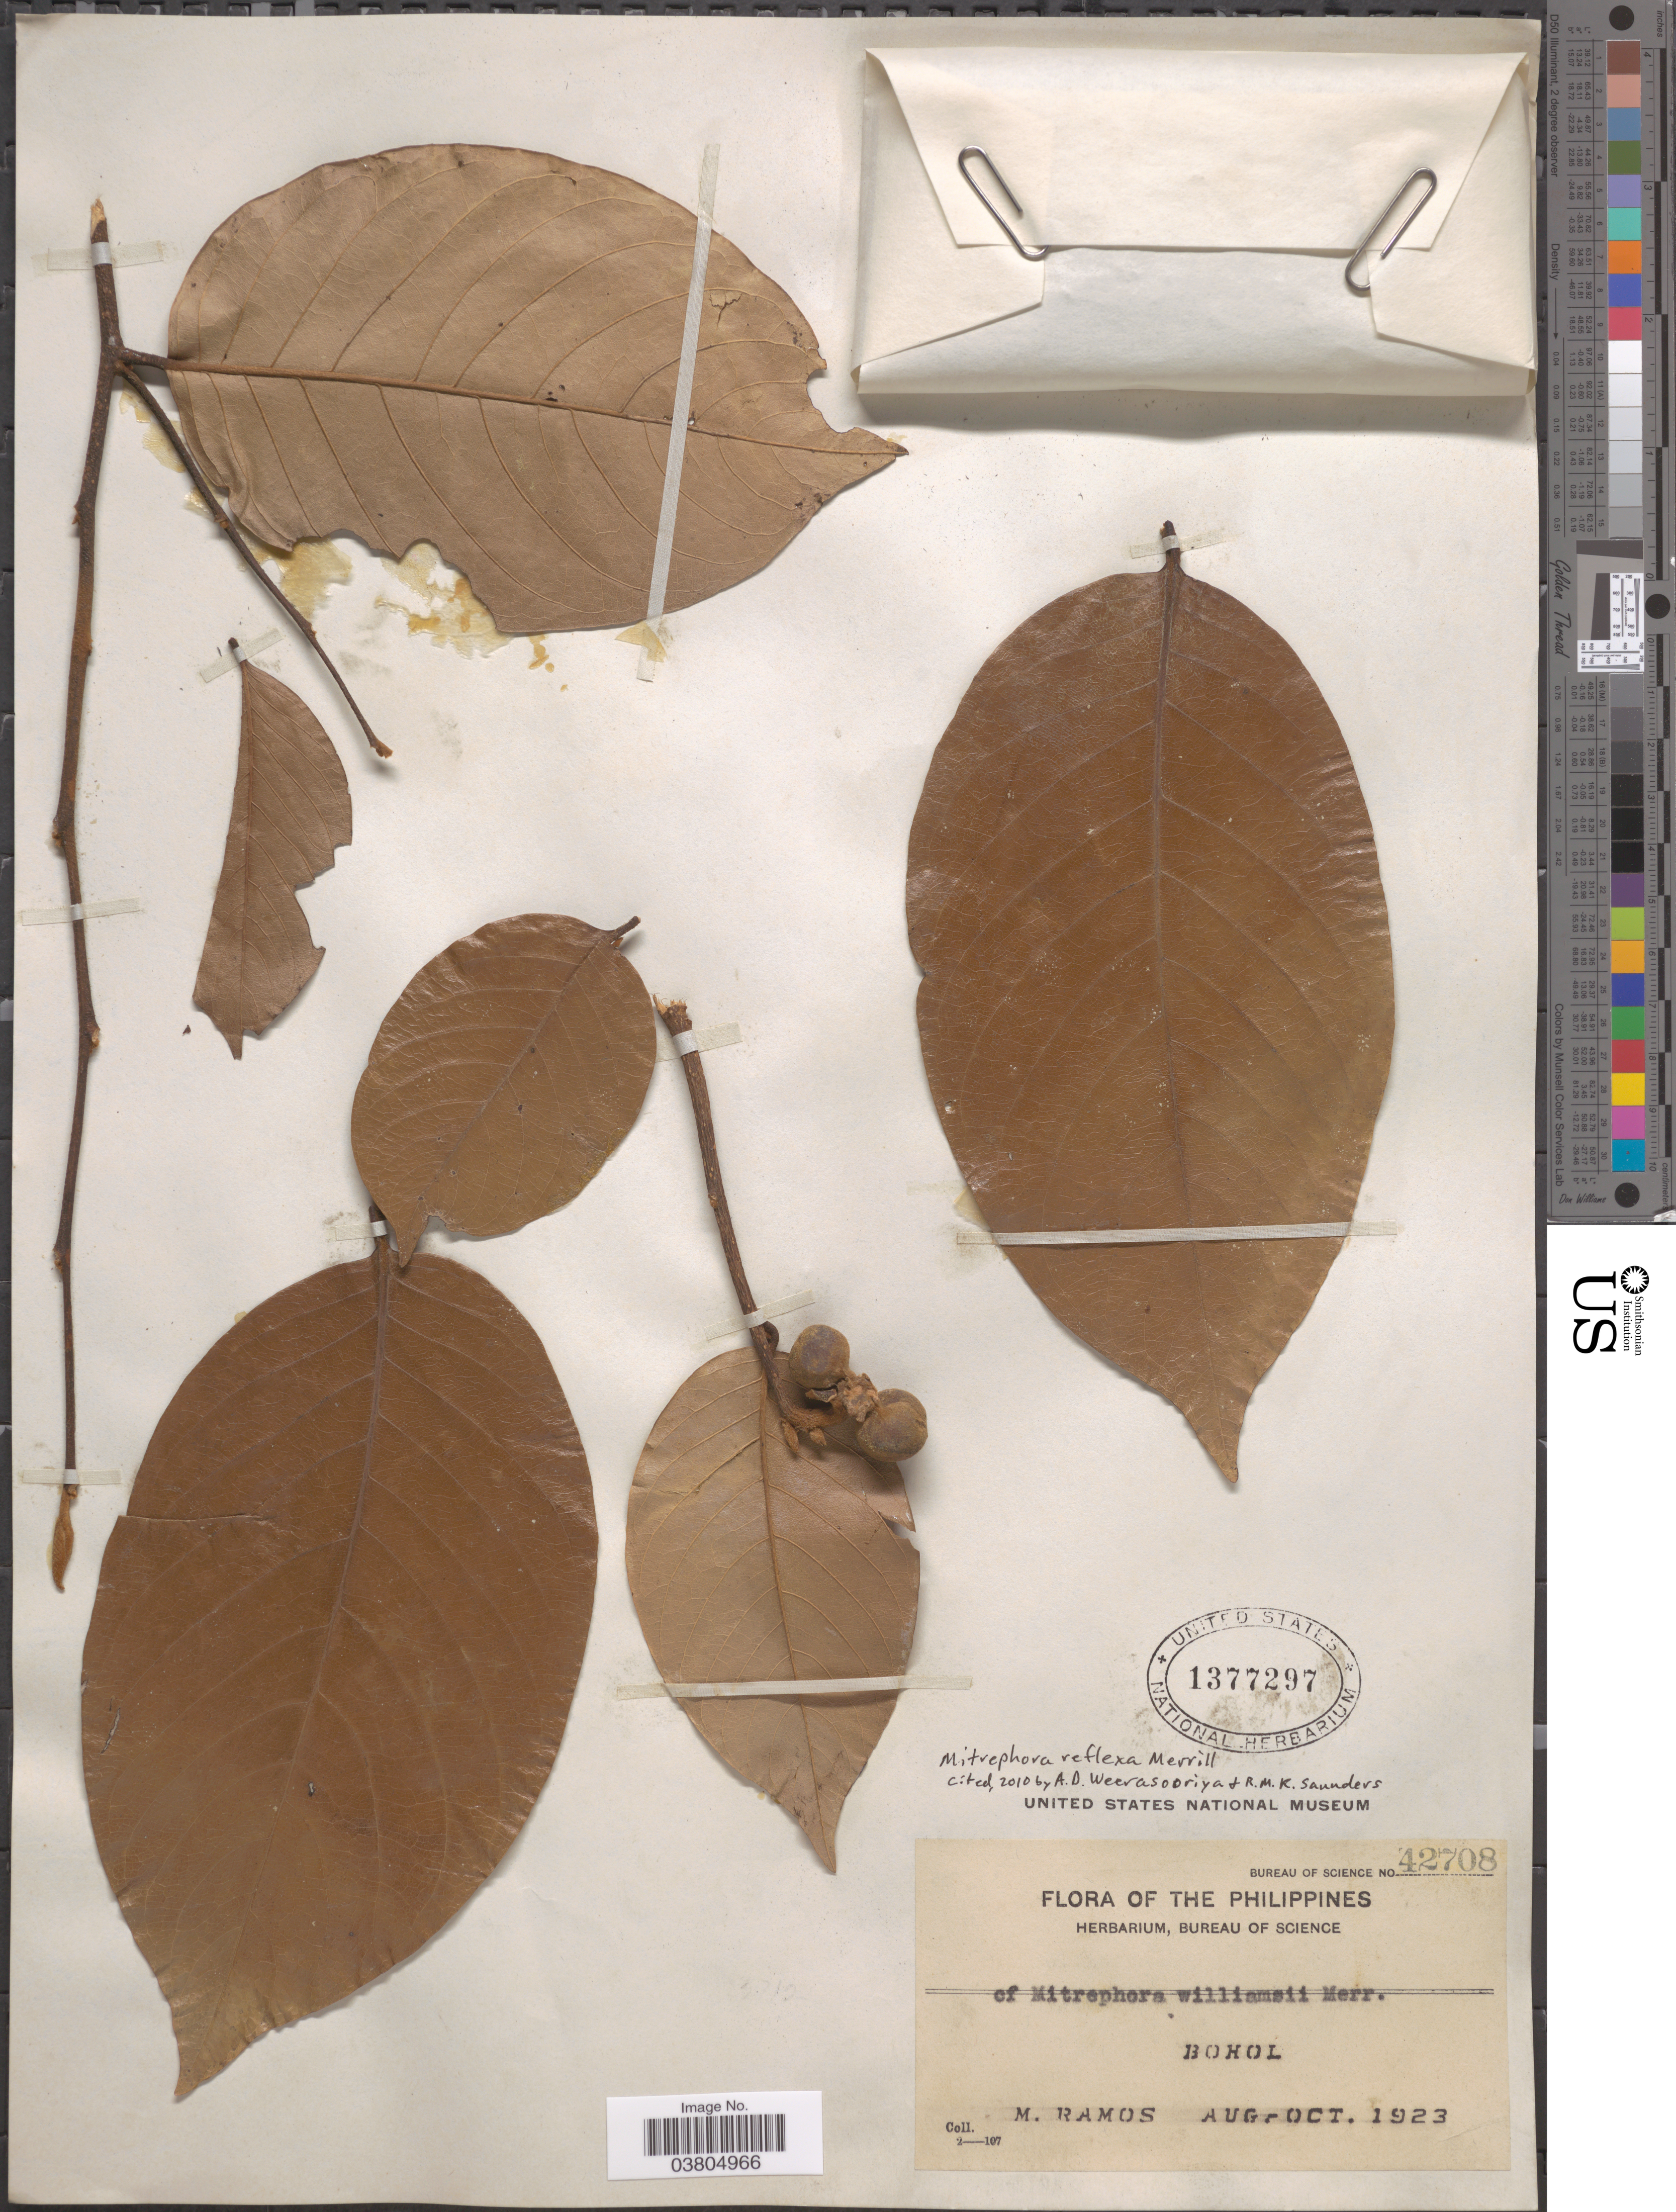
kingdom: Plantae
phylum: Tracheophyta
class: Magnoliopsida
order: Magnoliales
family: Annonaceae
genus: Mitrephora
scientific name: Mitrephora reflexa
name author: Merr.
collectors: M. Ramos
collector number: Bureau of Science 42708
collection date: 1923-08/1923-10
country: Philippines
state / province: Central Visayas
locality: Bohol.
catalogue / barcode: US 1377297